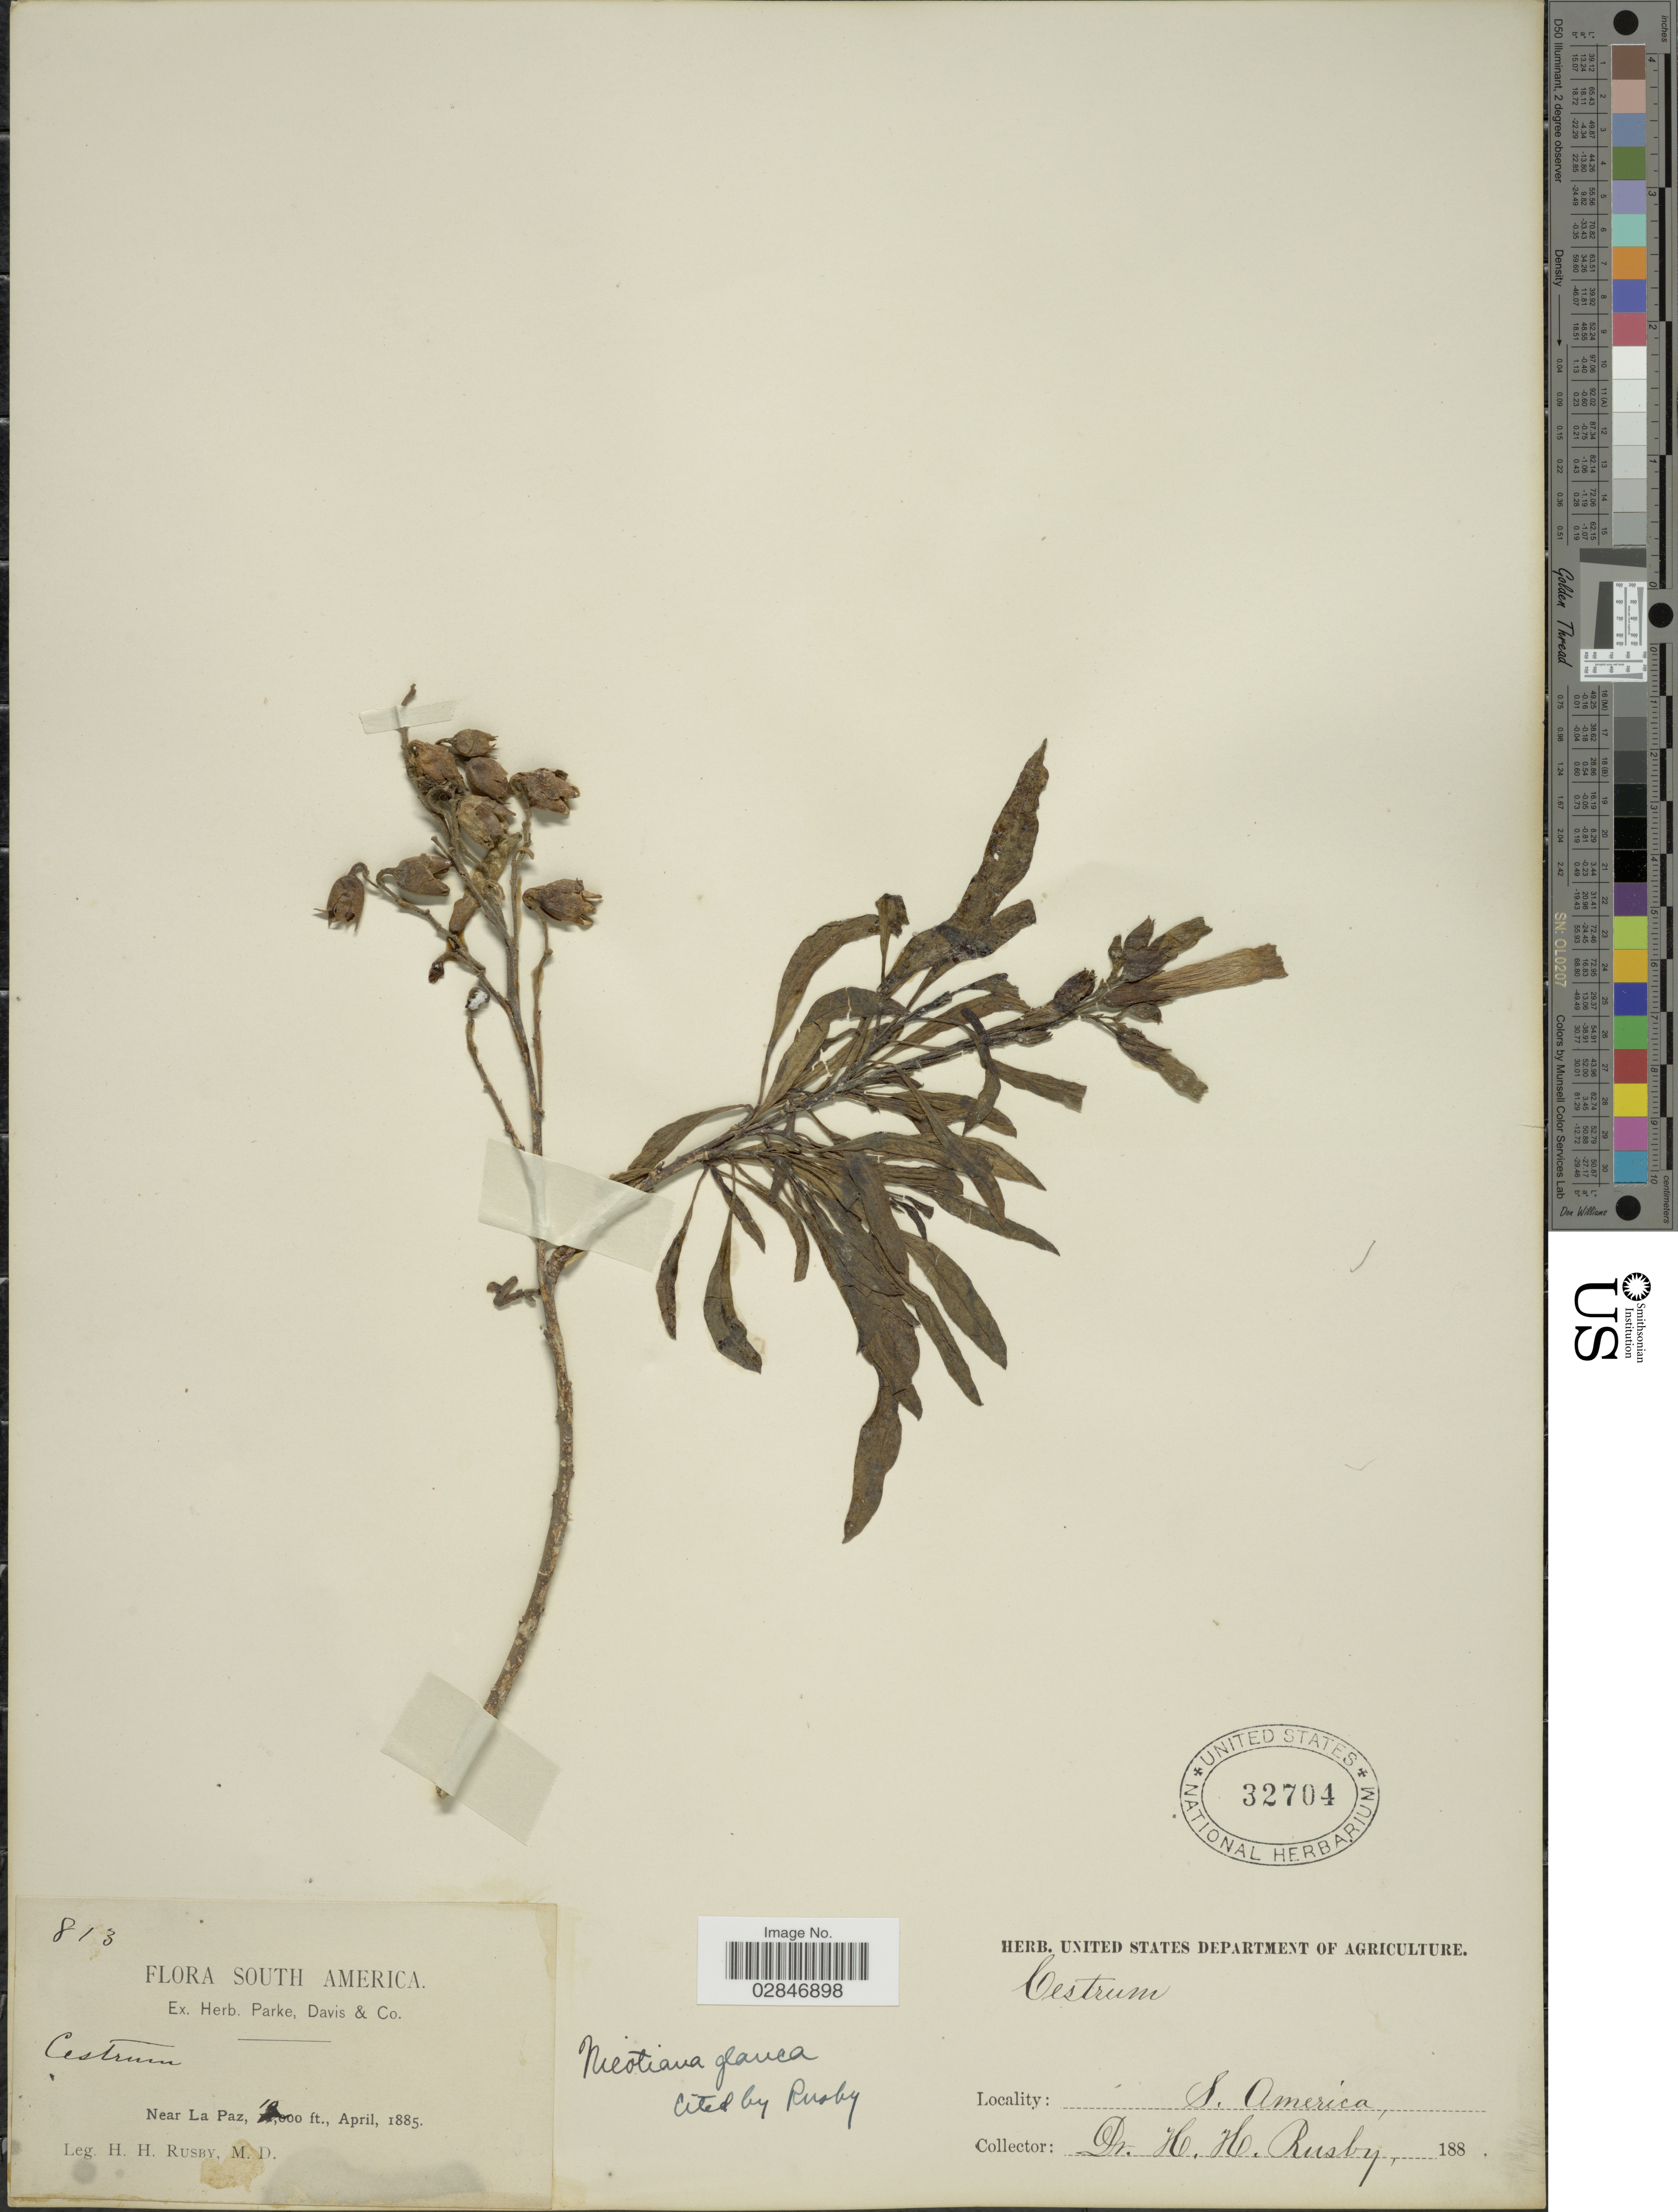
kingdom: Plantae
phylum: Tracheophyta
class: Magnoliopsida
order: Solanales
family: Solanaceae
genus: Nicotiana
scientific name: Nicotiana glauca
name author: Graham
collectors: H. H. Rusby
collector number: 813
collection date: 1885-04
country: Bolivia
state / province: La Paz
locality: Near La Paz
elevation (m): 3048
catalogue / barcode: US 32704